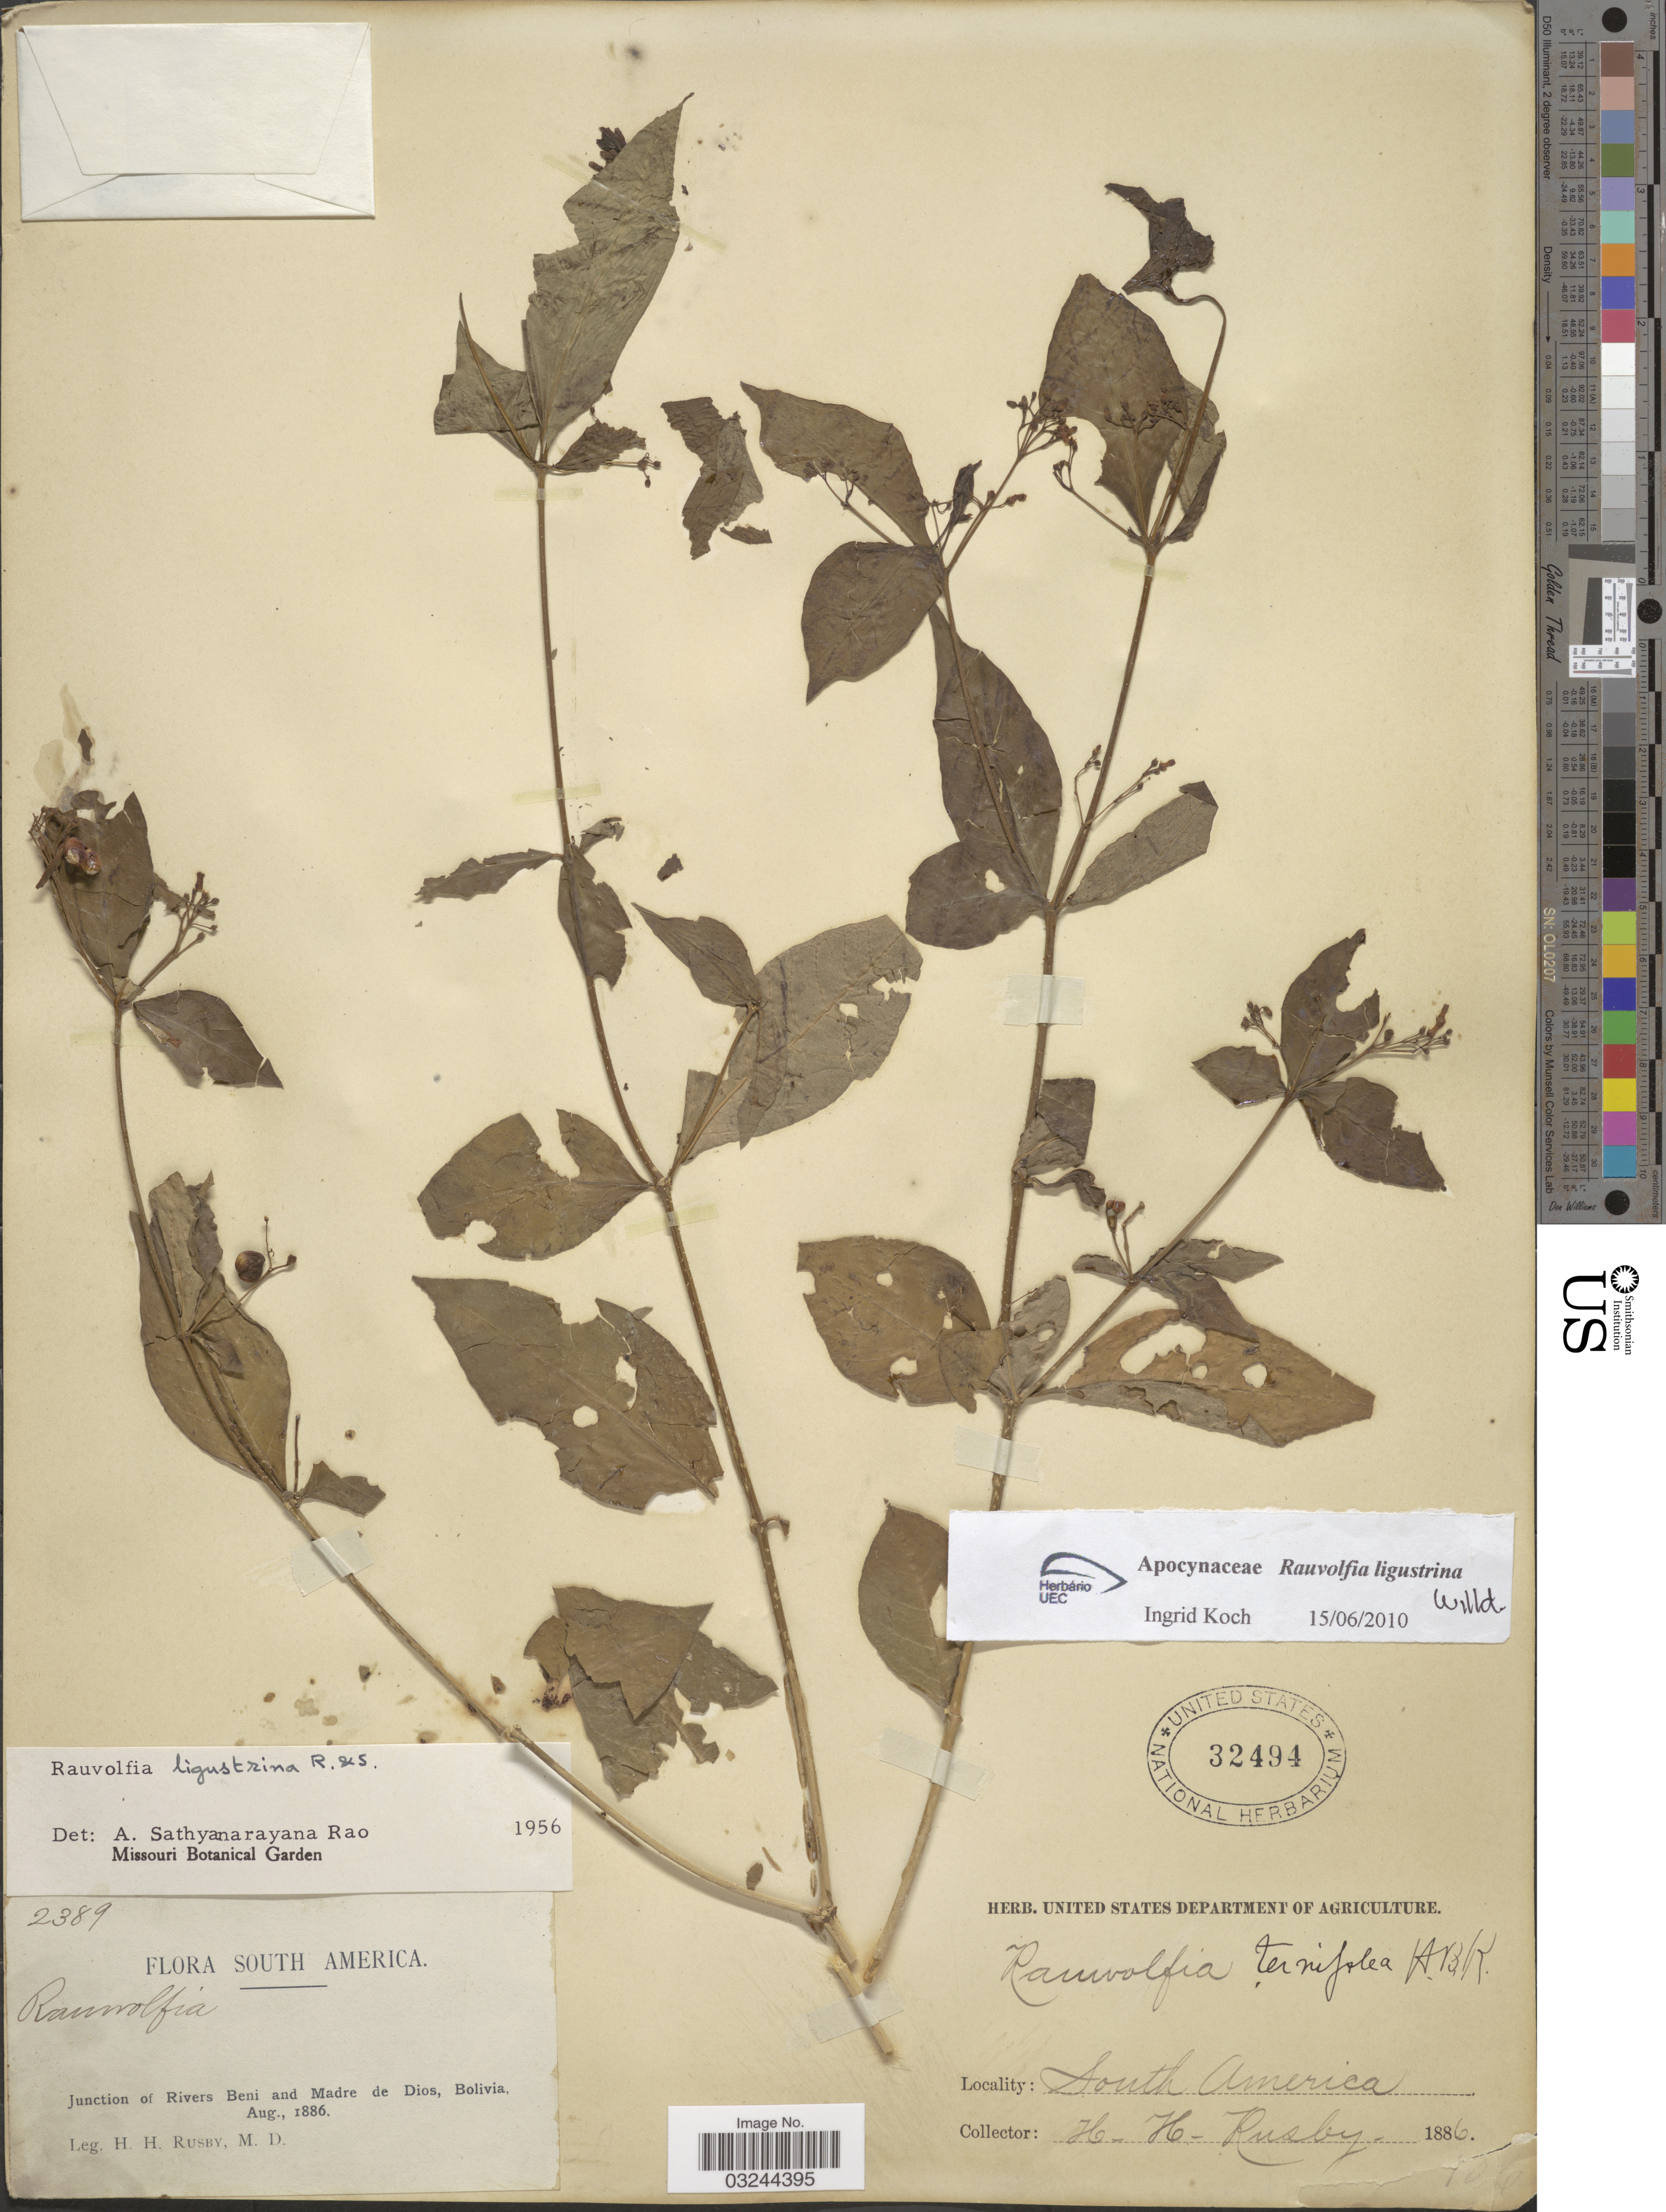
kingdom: Plantae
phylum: Tracheophyta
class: Magnoliopsida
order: Gentianales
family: Apocynaceae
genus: Rauvolfia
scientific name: Rauvolfia ligustrina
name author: Willd. ex Roem. & Schult.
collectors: H. H. Rusby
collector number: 2389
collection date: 1886-08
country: Bolivia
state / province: Beni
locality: Junction of Rivers Beni and Madre de Dios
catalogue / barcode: US 32494